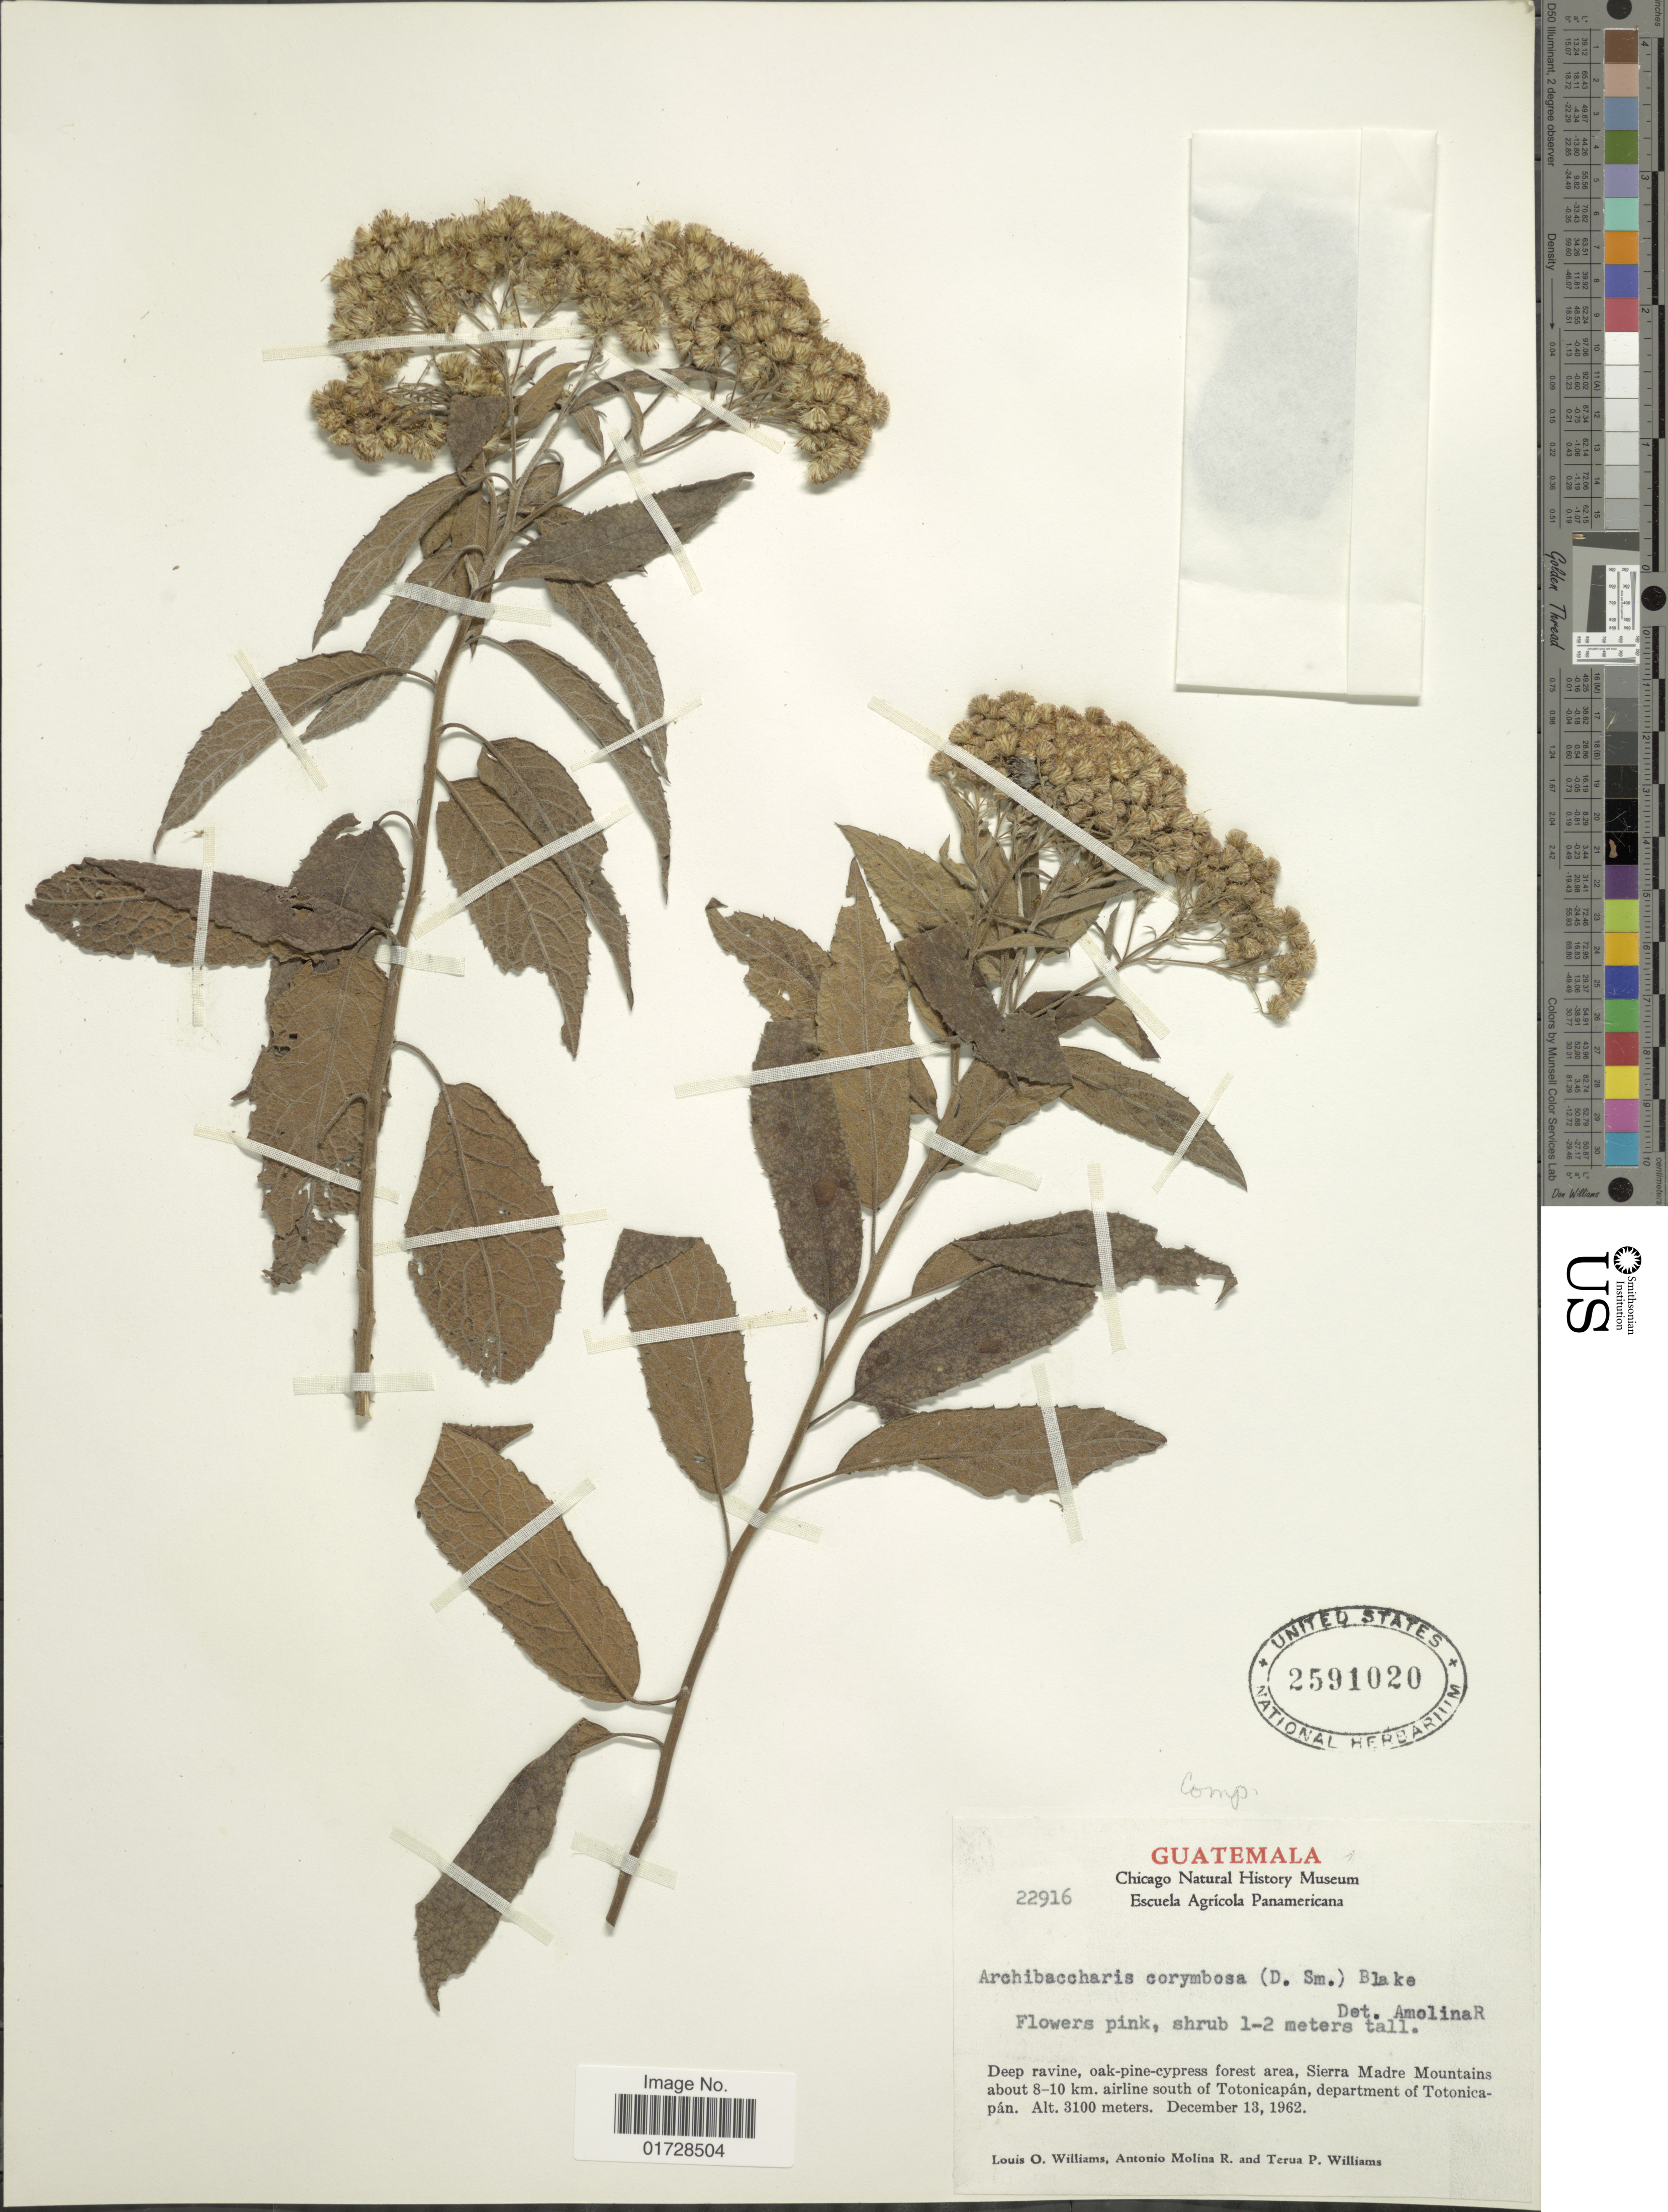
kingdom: Plantae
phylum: Tracheophyta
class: Magnoliopsida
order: Asterales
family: Asteraceae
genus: Archibaccharis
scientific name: Archibaccharis corymbosa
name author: (Donn. Sm.) S.F. Blake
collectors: L. O. Williams, A. Molina R. & T. P. Williams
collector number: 22916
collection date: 1962-12-13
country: Guatemala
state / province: Totonicapan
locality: Sierra Madre Mountains about 8-10 km airline south of Totonicapan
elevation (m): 3100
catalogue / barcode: US 2591020